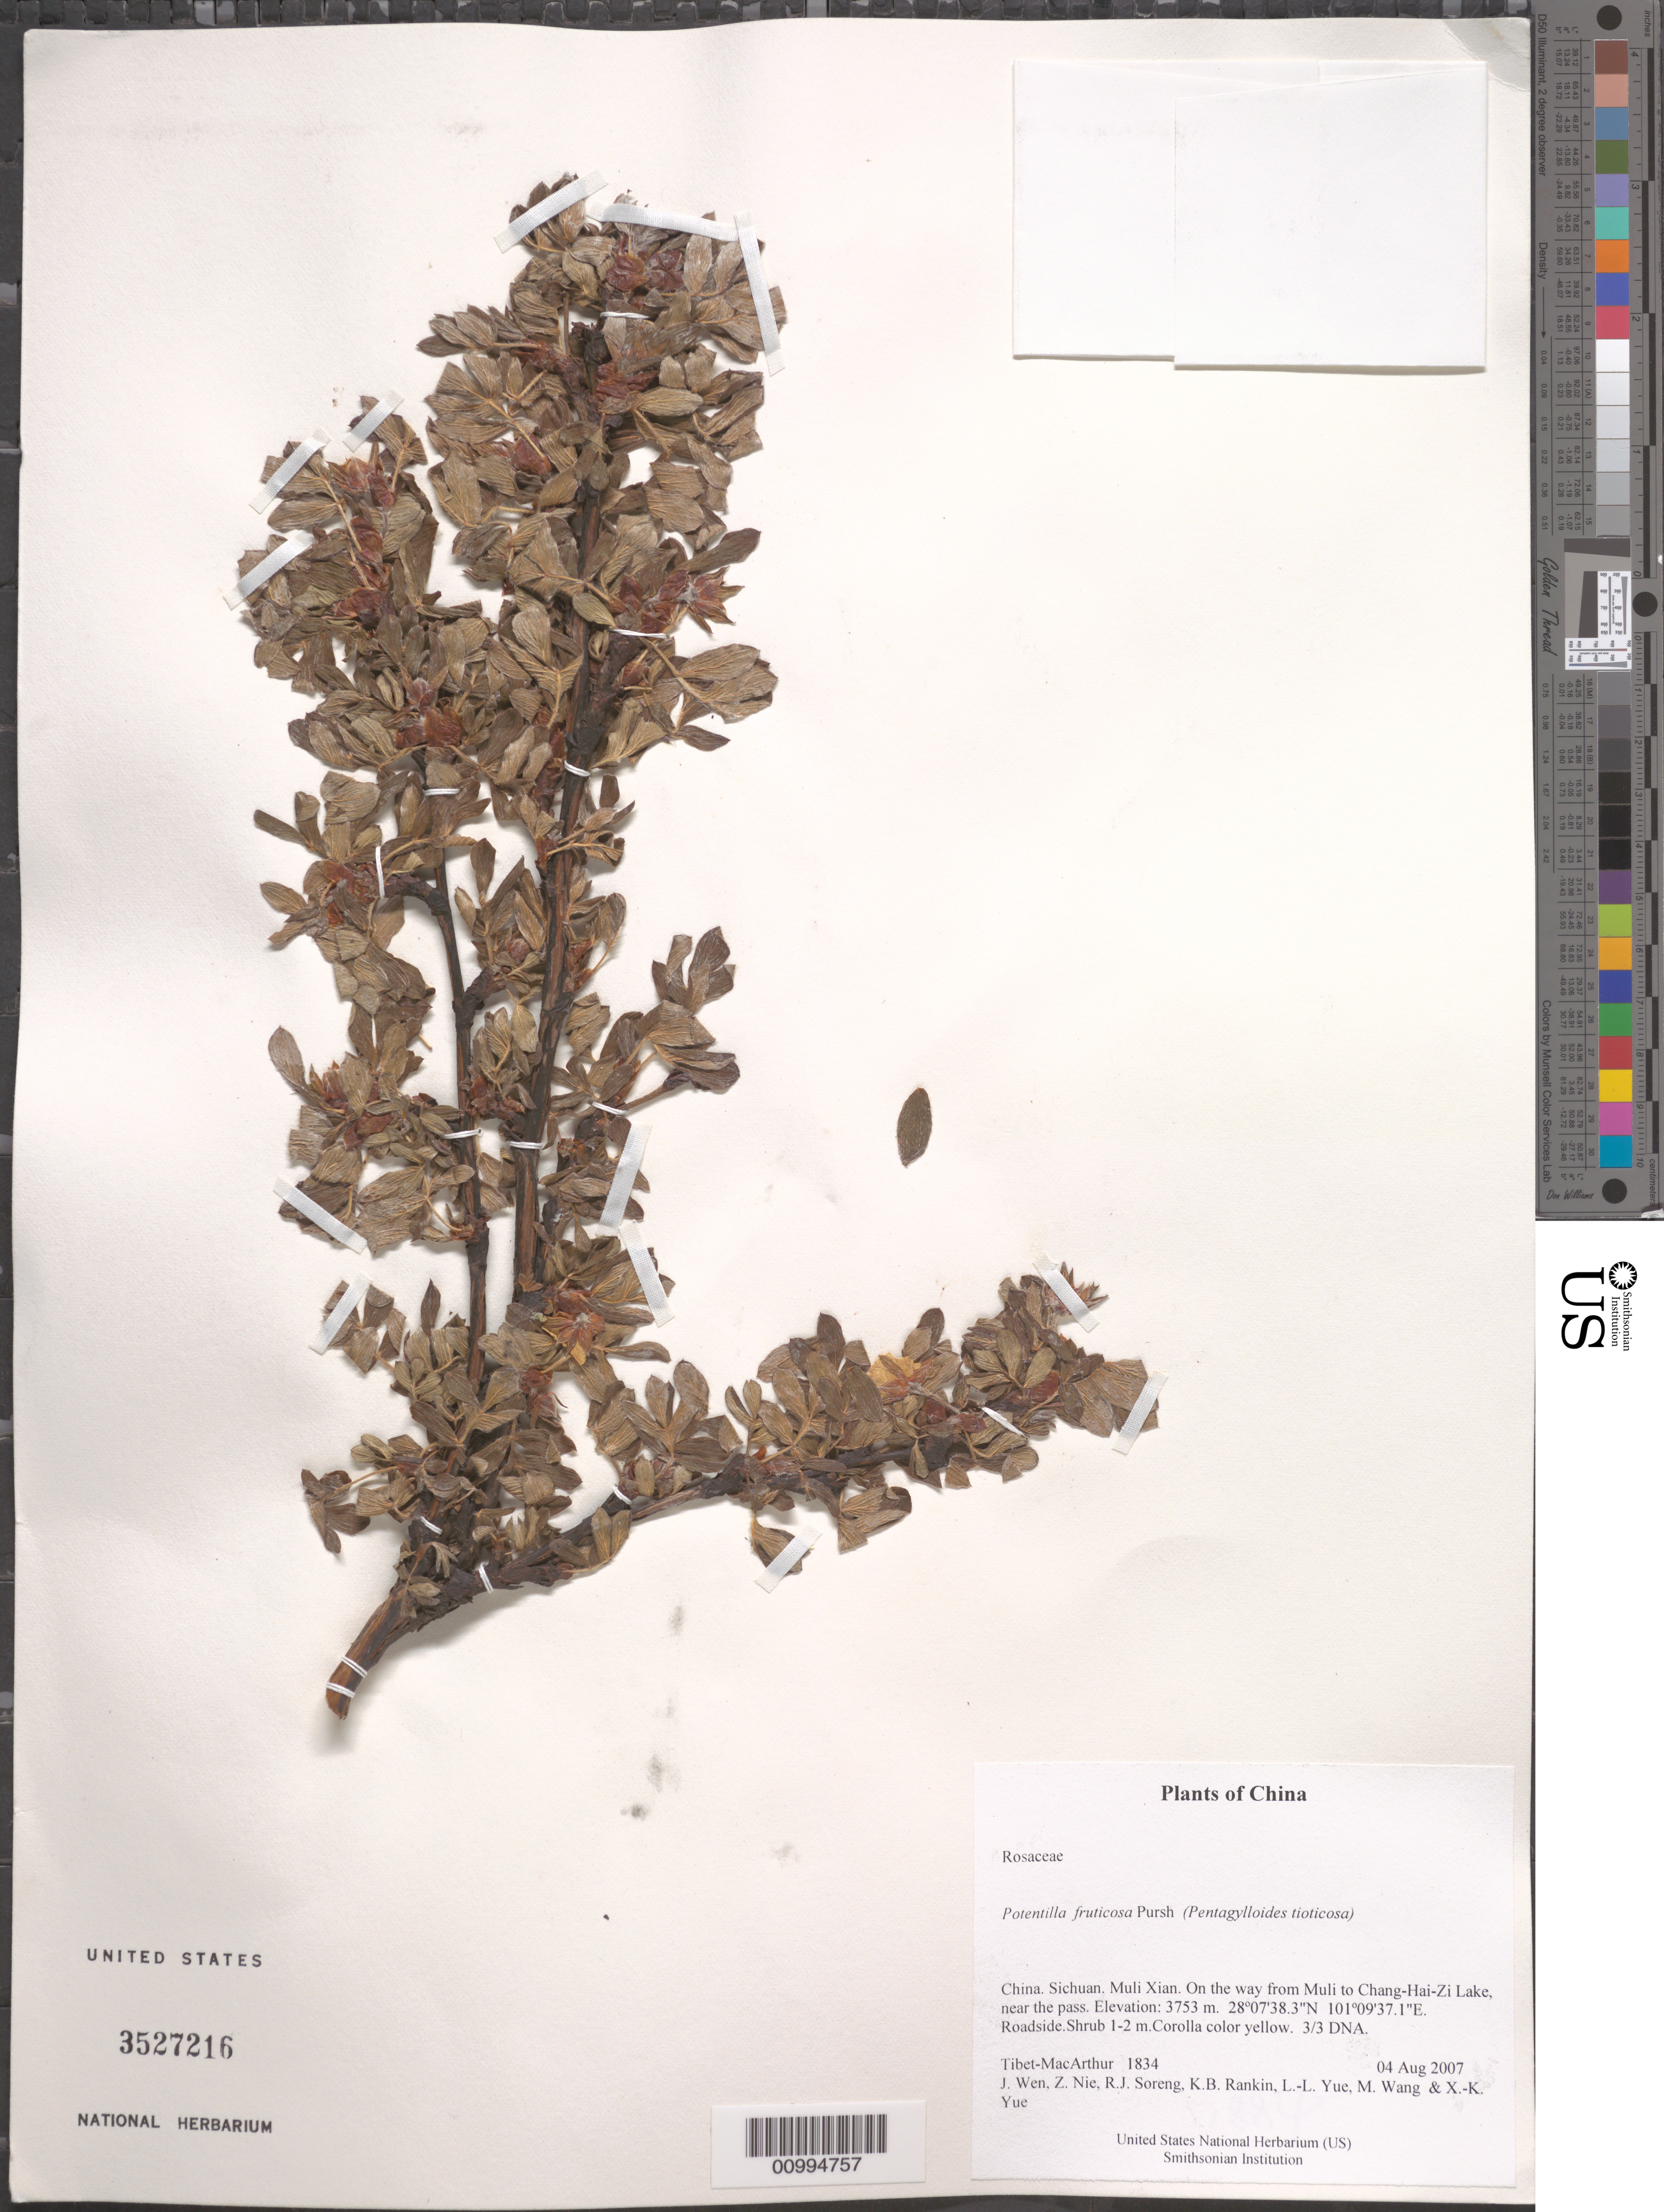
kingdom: Plantae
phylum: Tracheophyta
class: Magnoliopsida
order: Rosales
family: Rosaceae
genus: Dasiphora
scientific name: Dasiphora fruticosa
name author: (L.) Rydb.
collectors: Tibet-MacArthur, J. Wen, Z. Nie, R. J. Soreng, K. Rankin, L. Yue, M. Wang & X. Yue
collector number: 1834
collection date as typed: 04 Aug 2007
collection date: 2007-08-04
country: China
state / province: Sichuan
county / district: Muli Xian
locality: On the way from Muli to Chang-Hai-Zi Lake, near the pass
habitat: Roadside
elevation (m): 3753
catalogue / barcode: US 3527216